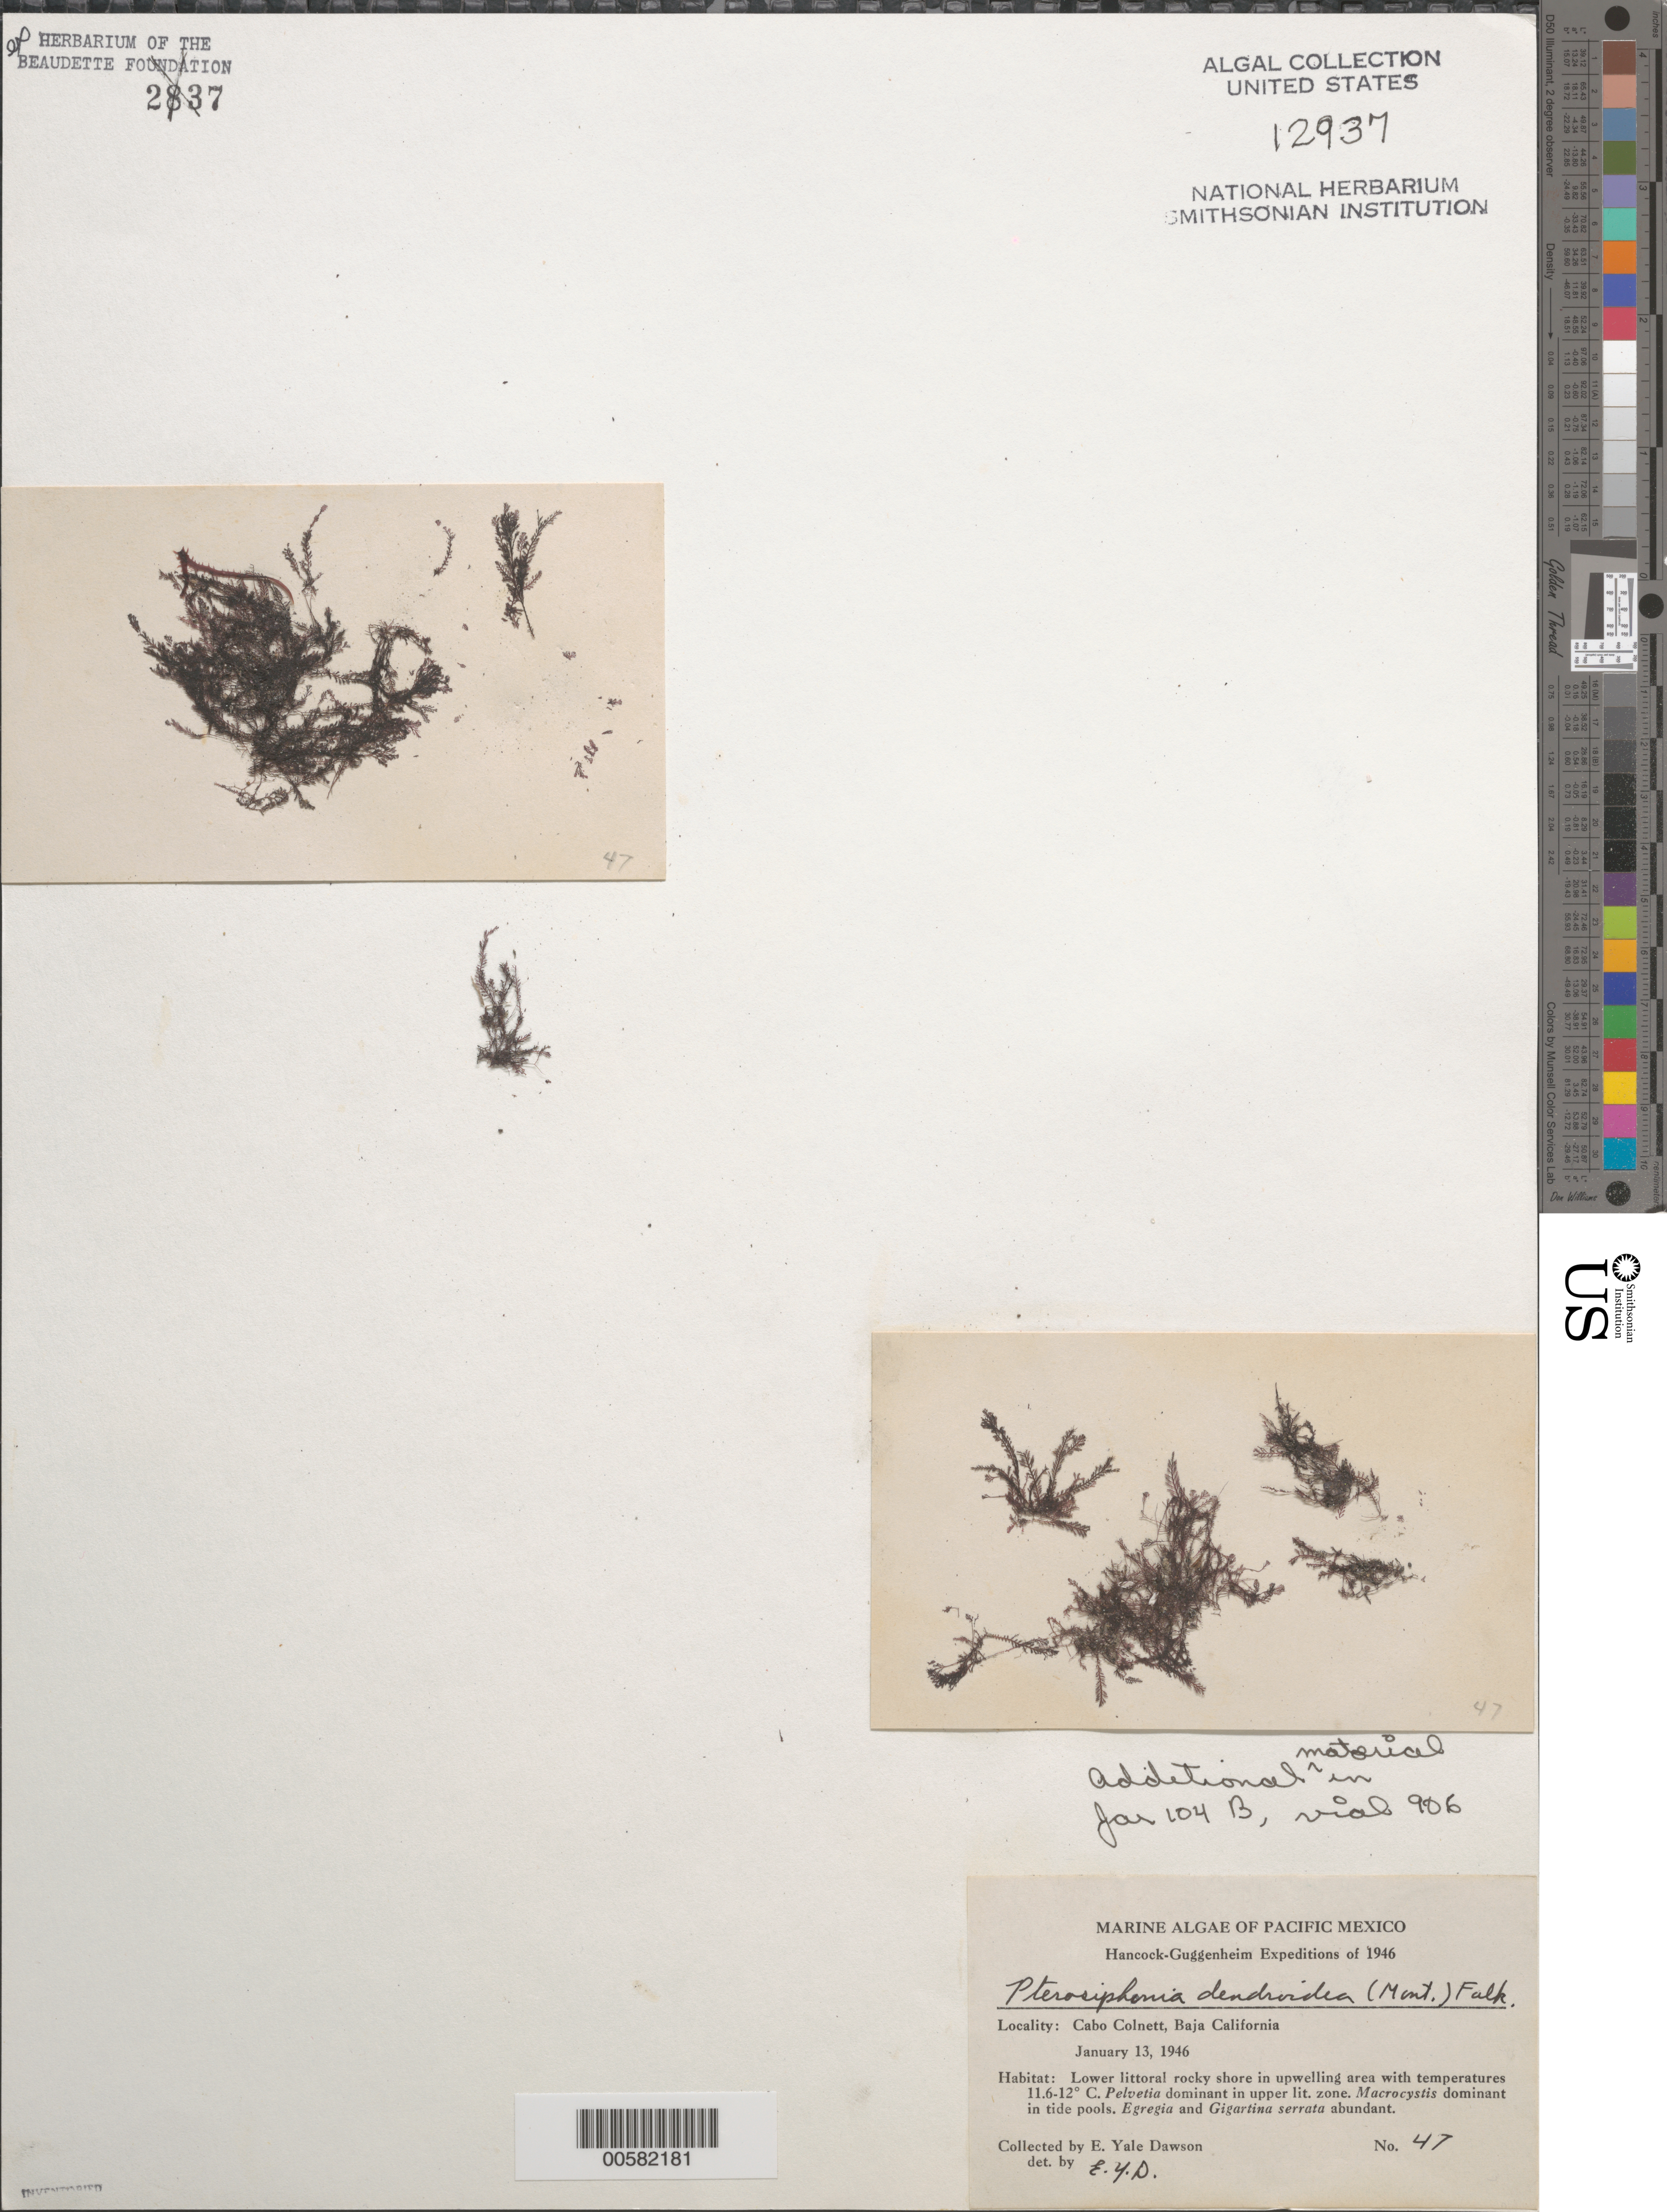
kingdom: Plantae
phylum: Rhodophyta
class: Florideophyceae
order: Ceramiales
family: Rhodomelaceae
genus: Symphyocladiella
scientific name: Symphyocladiella dendroidea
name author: (Montagne) Bustamante et al.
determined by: Algae name updating Project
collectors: E. Y. Dawson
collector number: EYD 47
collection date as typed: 13 Jan 1946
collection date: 1946-01-13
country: Mexico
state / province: Baja California Norte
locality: Cabo Colnett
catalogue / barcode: US 12937